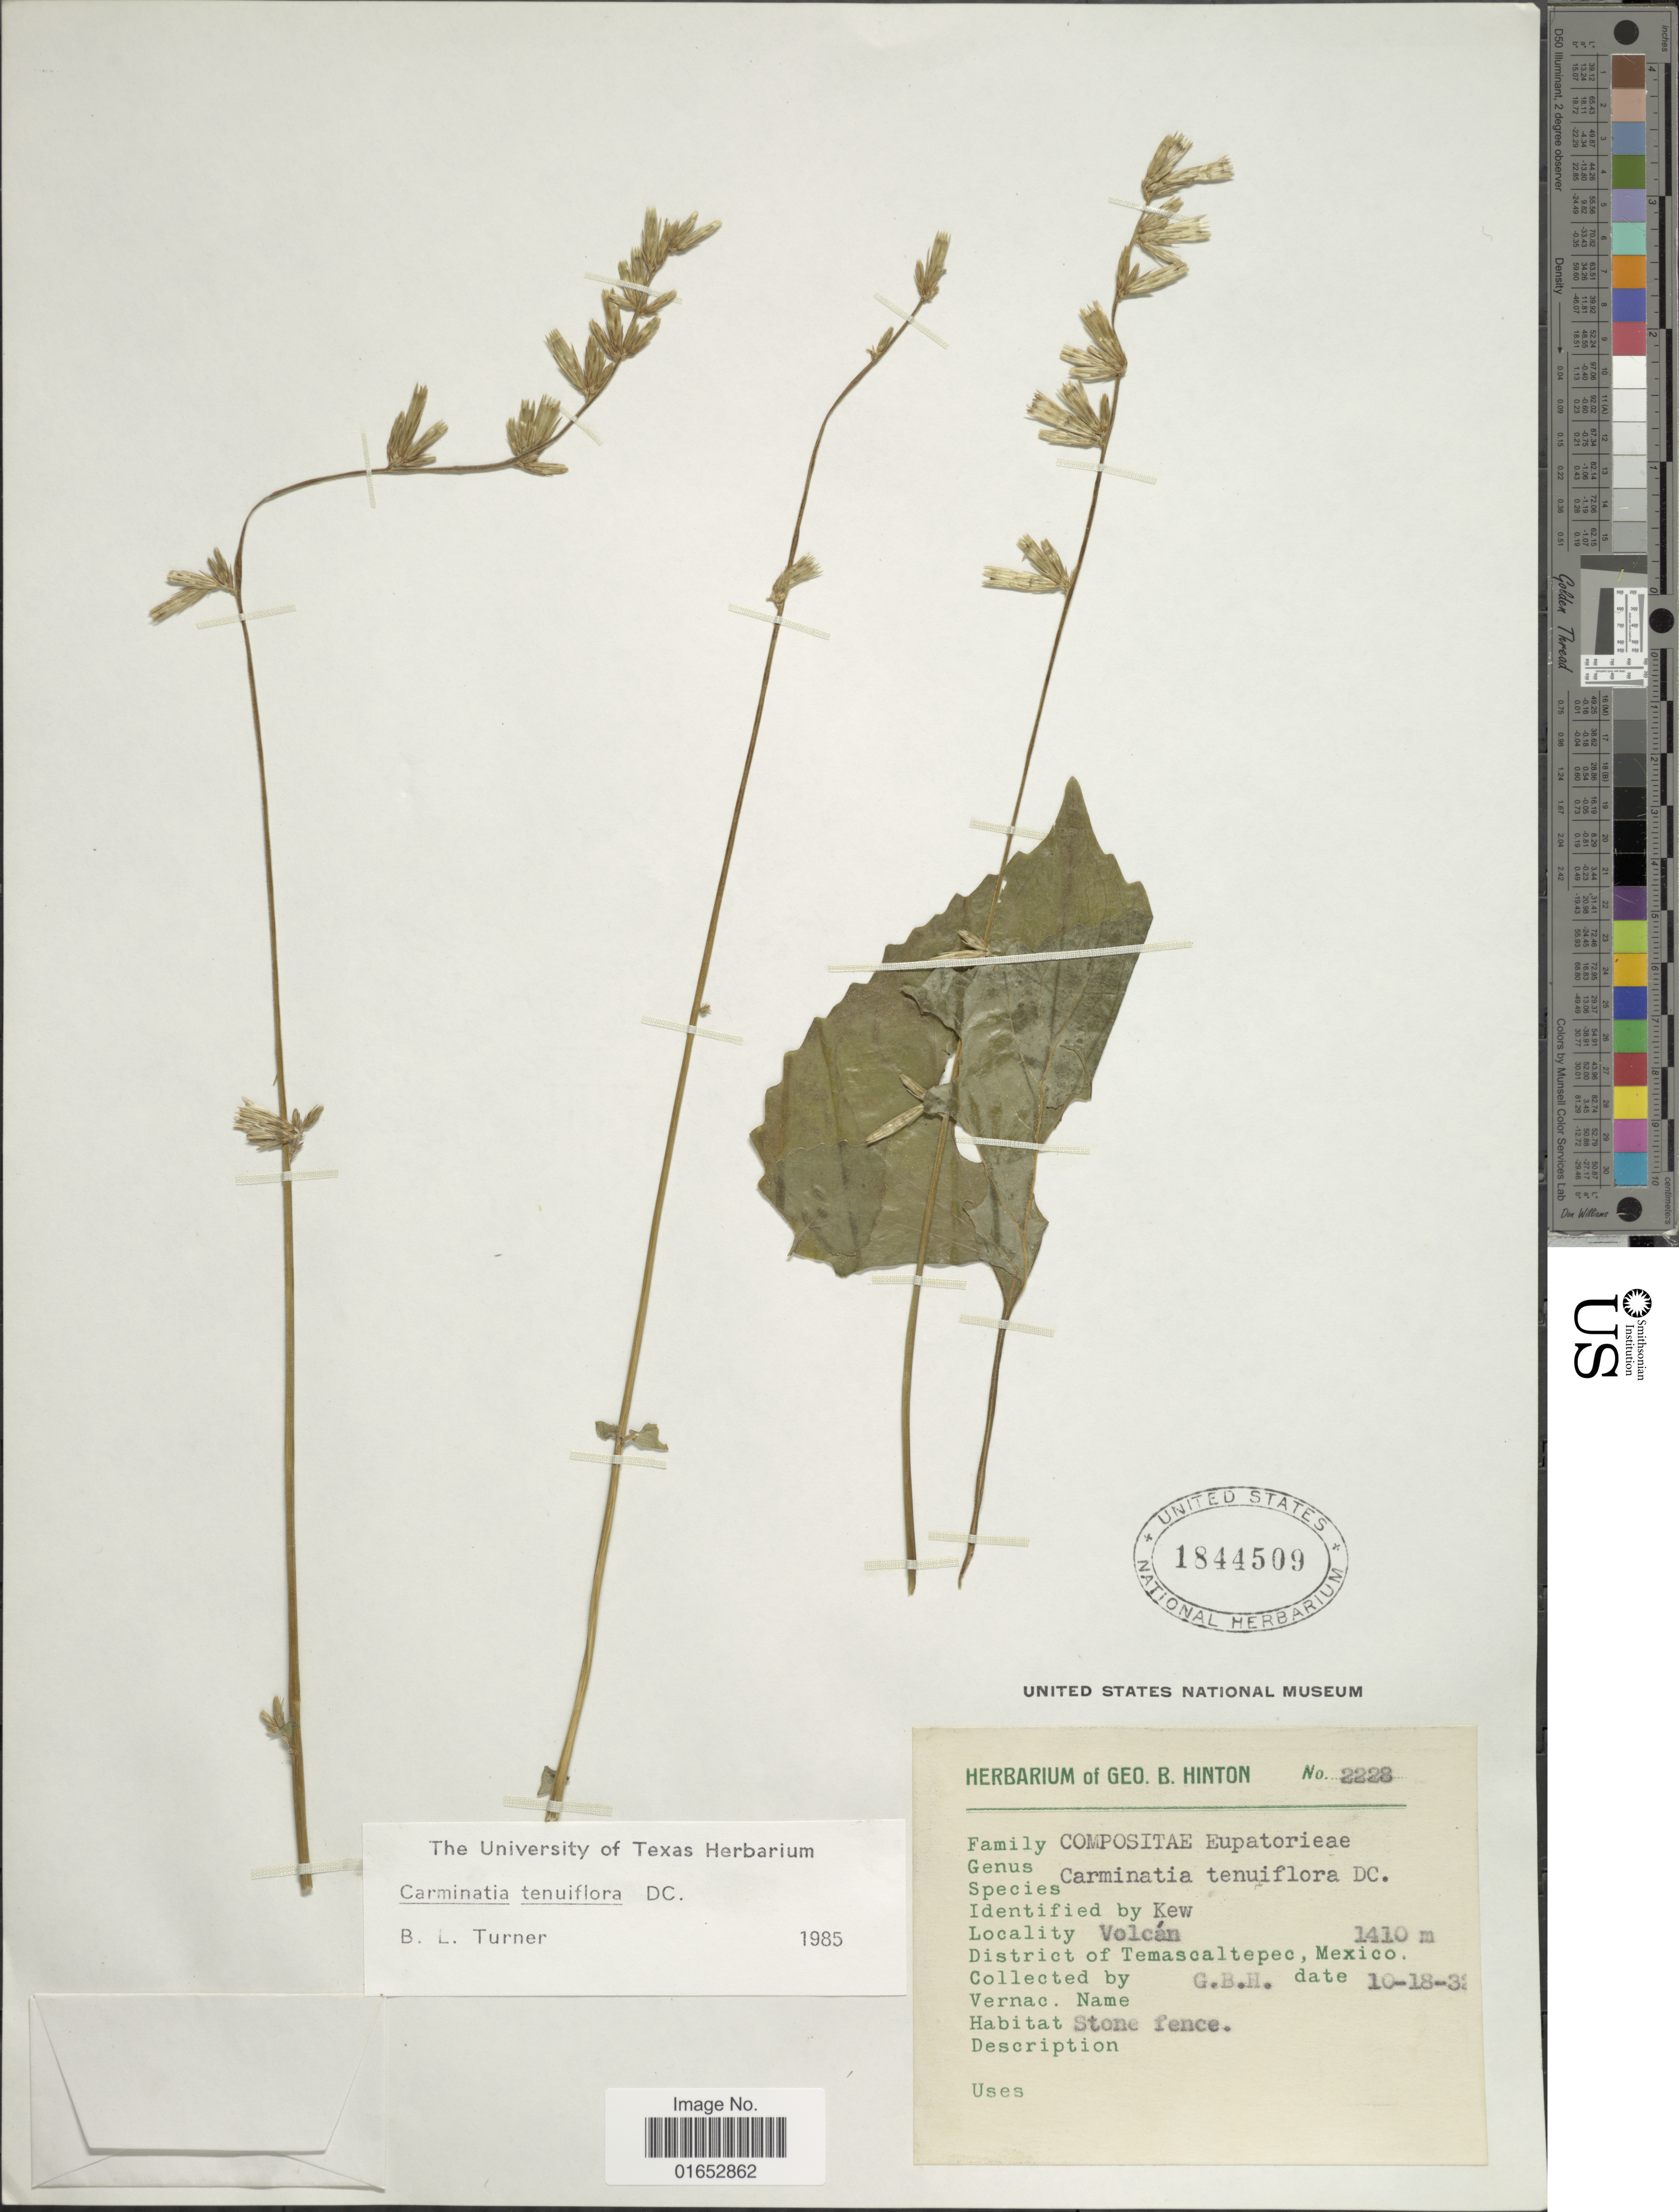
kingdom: Plantae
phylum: Tracheophyta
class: Magnoliopsida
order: Asterales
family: Asteraceae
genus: Carminatia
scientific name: Carminatia tenuiflora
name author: DC.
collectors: G. B. Hinton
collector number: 2228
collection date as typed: Transcribed d/m/y: 18/10/32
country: Mexico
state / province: México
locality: Volcán, District of Temascaltepec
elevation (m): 1410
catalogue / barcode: US 1844509